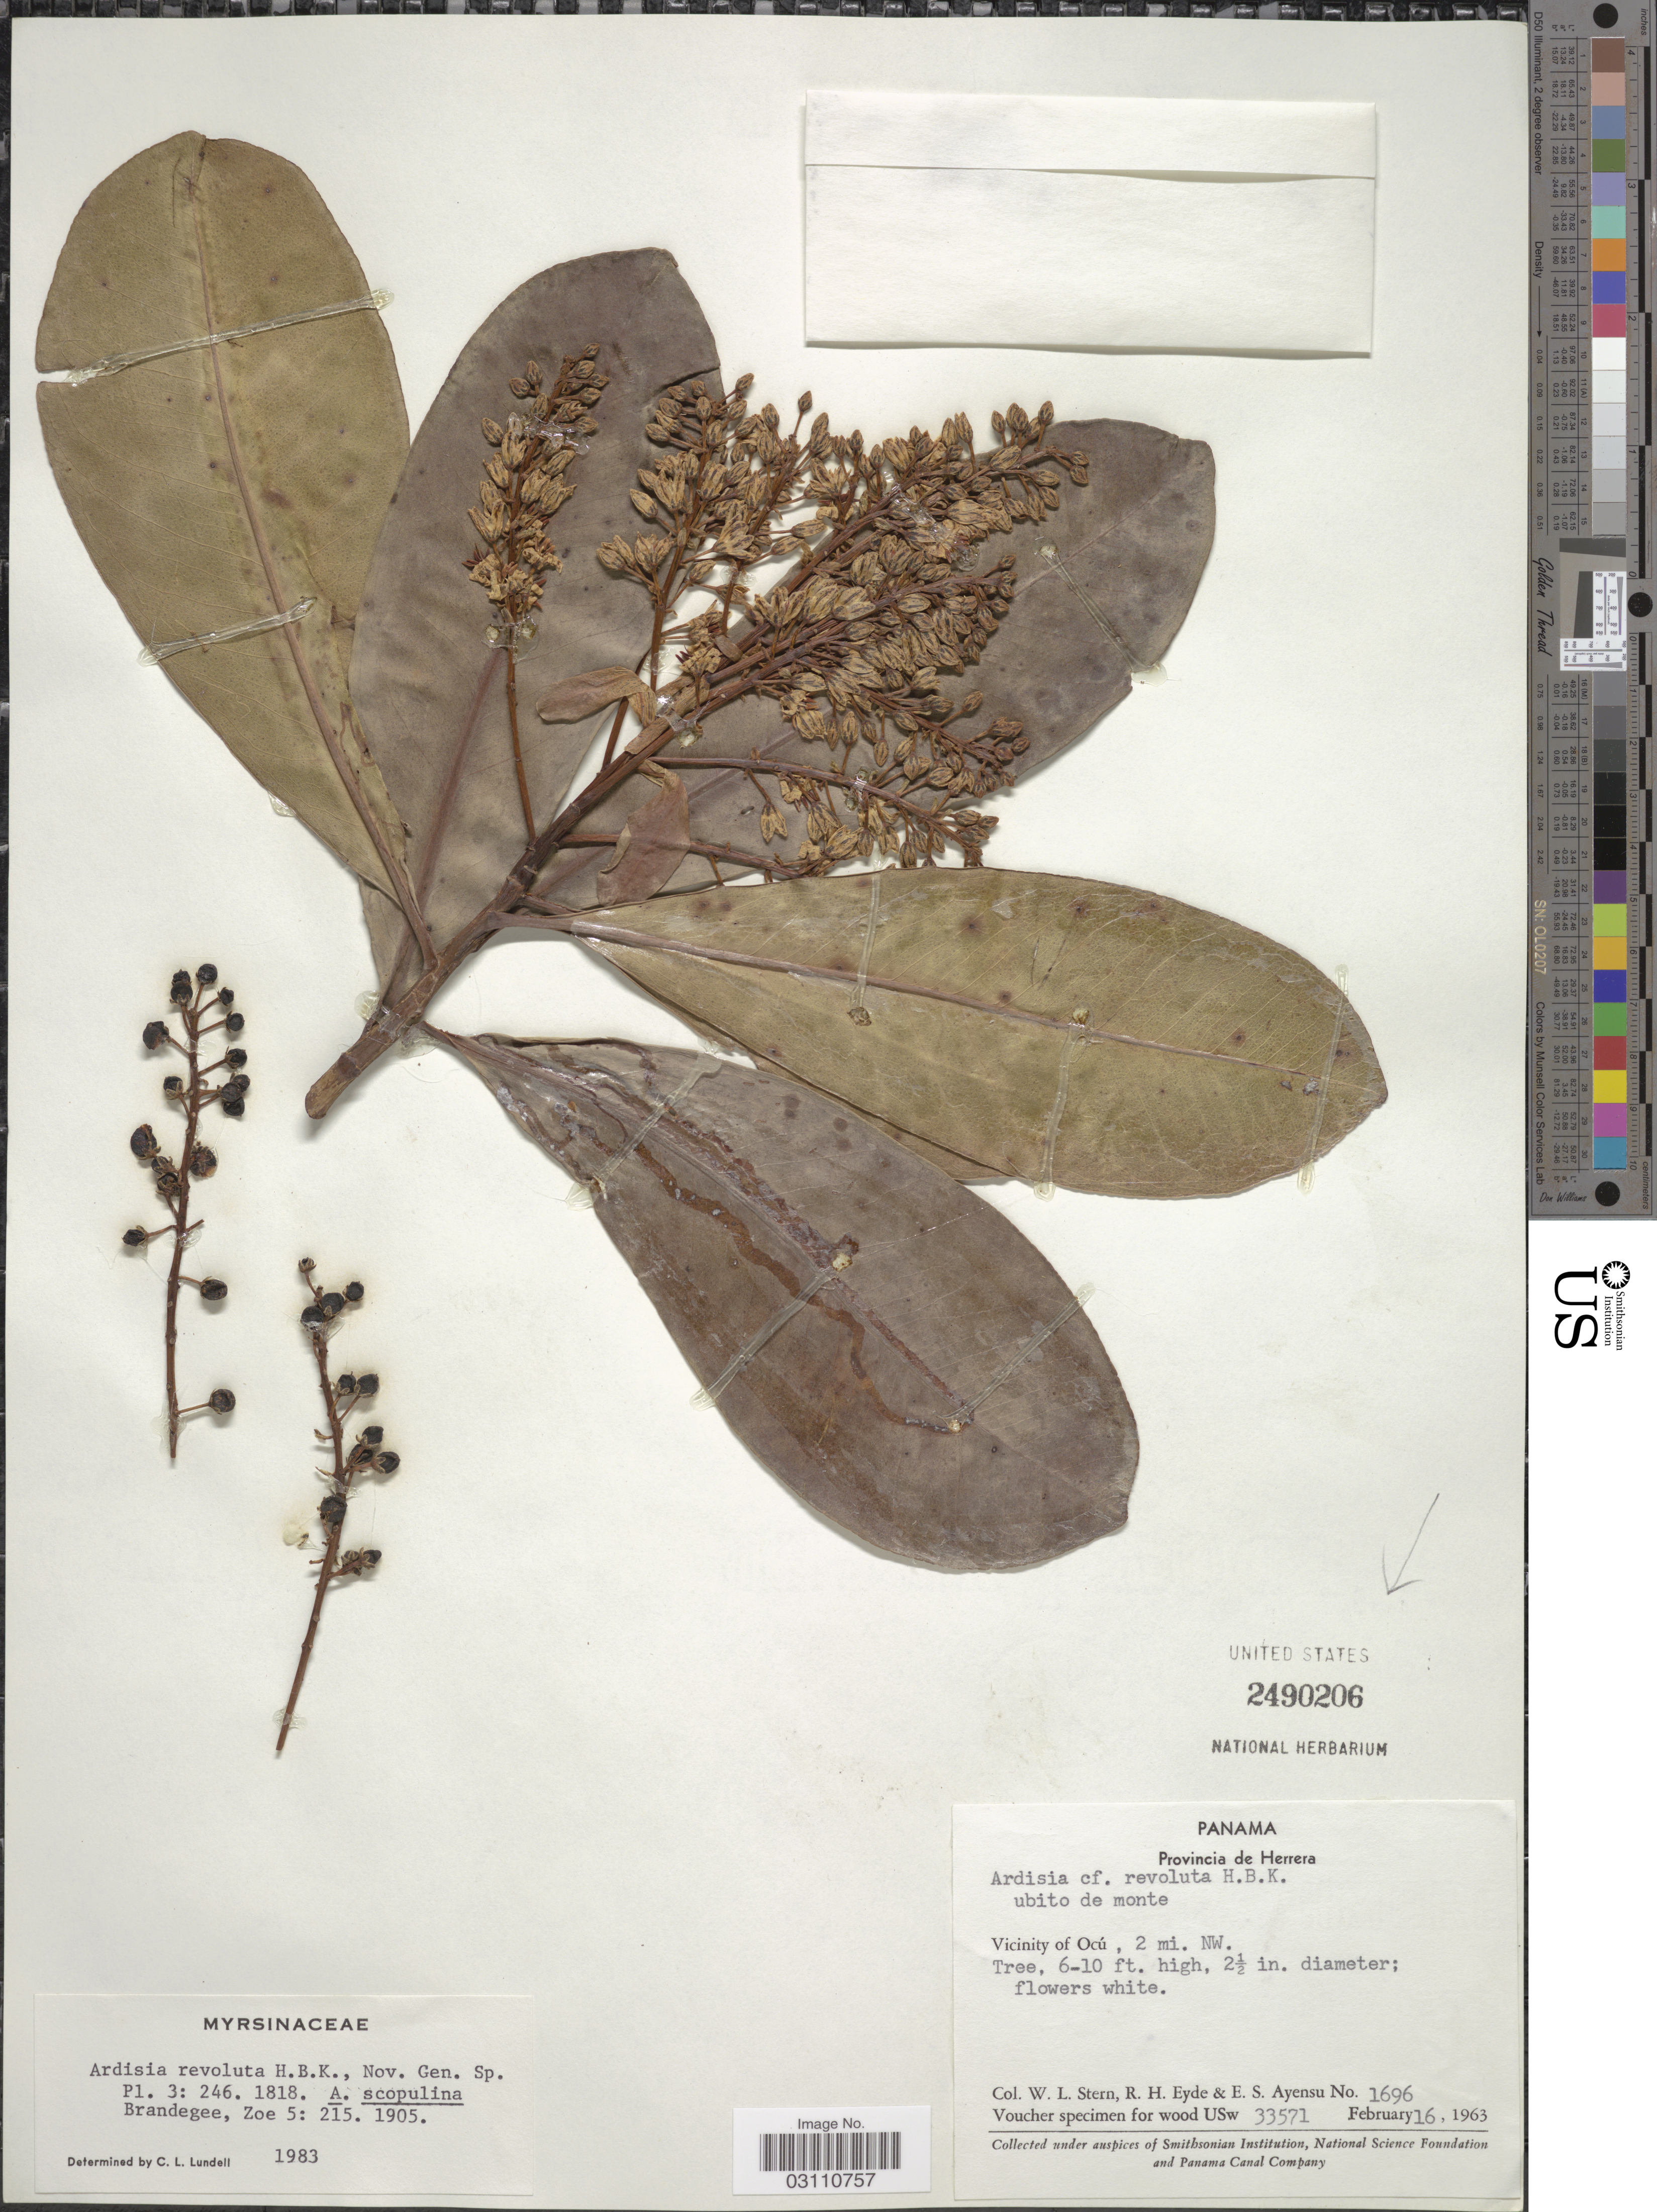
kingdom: Plantae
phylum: Tracheophyta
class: Magnoliopsida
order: Ericales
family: Primulaceae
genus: Ardisia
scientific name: Ardisia revoluta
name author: Kunth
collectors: W. L. Stern, R. H. Eyde & E. S. Ayensu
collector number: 1696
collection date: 1963-02-16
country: Panama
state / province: Herrera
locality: Vicinity of Ocú, 2 mi. NW.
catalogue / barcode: US 2490206